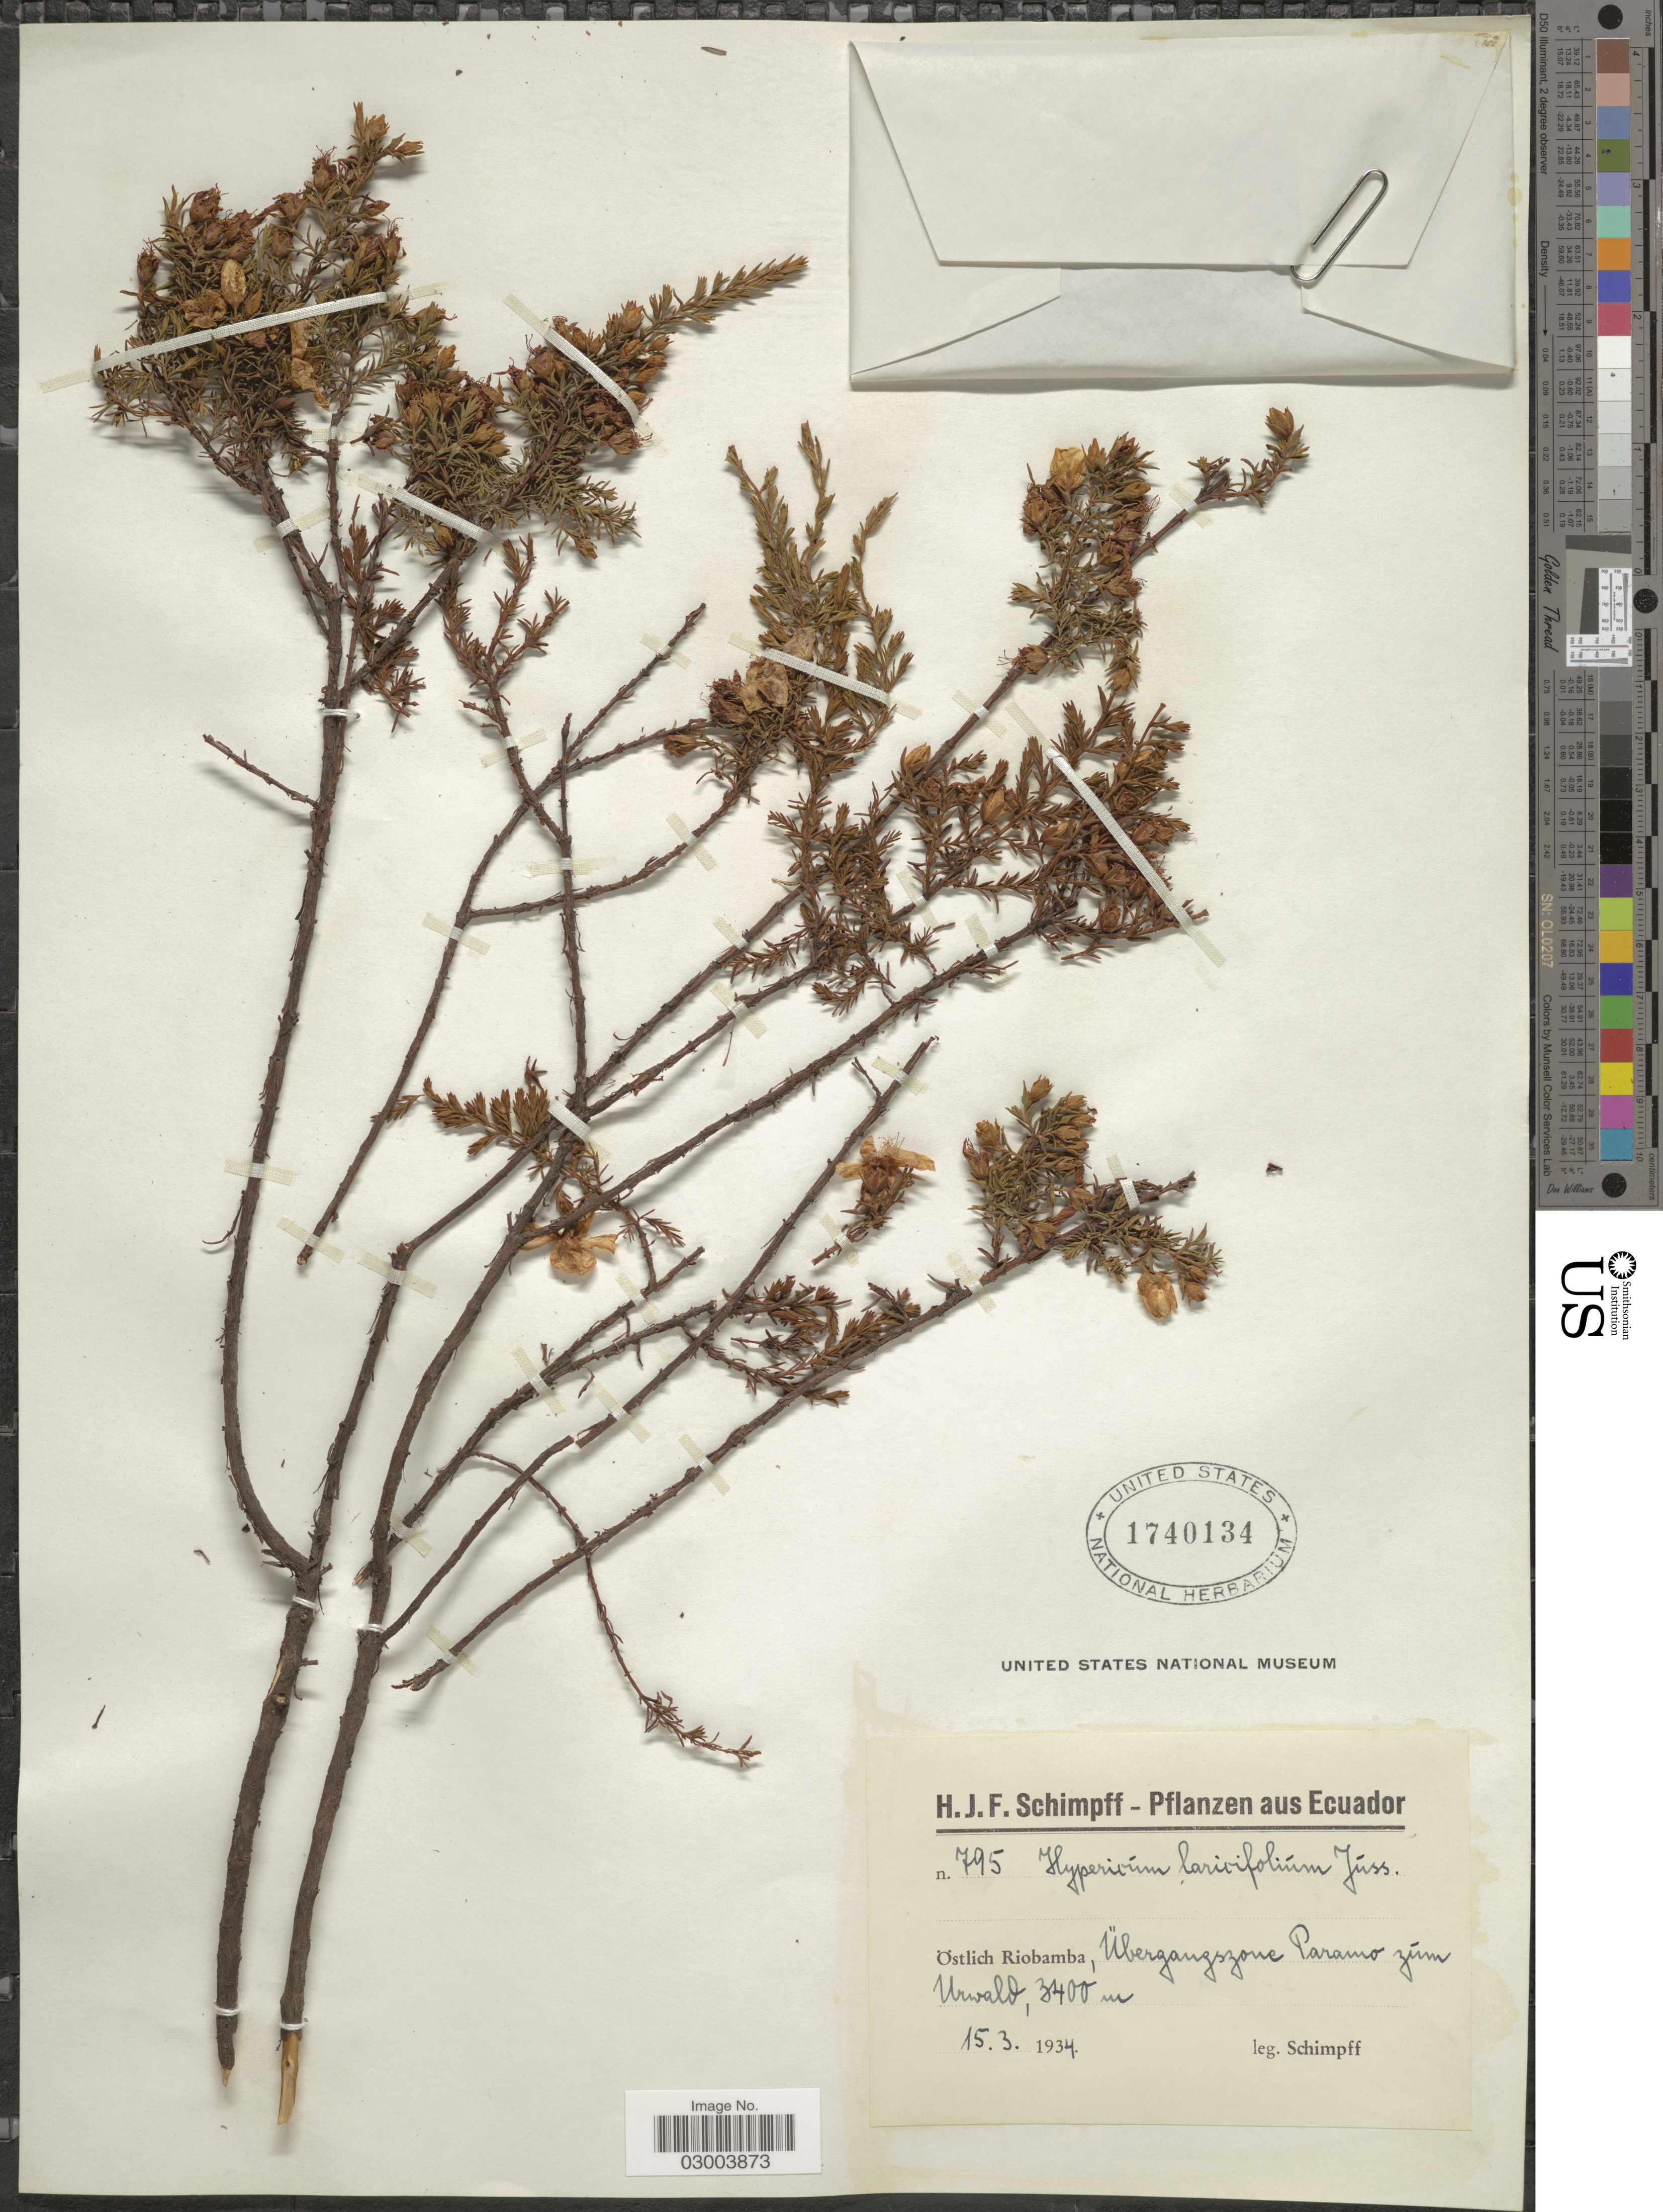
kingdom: Plantae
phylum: Tracheophyta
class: Magnoliopsida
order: Malpighiales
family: Hypericaceae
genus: Hypericum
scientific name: Hypericum laricifolium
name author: Juss.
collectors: Schimpff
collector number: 795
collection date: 1934-03-15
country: Ecuador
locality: Östlich Riobamba, Übergangszone Paramo züm Urwald.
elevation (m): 3400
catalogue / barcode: US 1740134